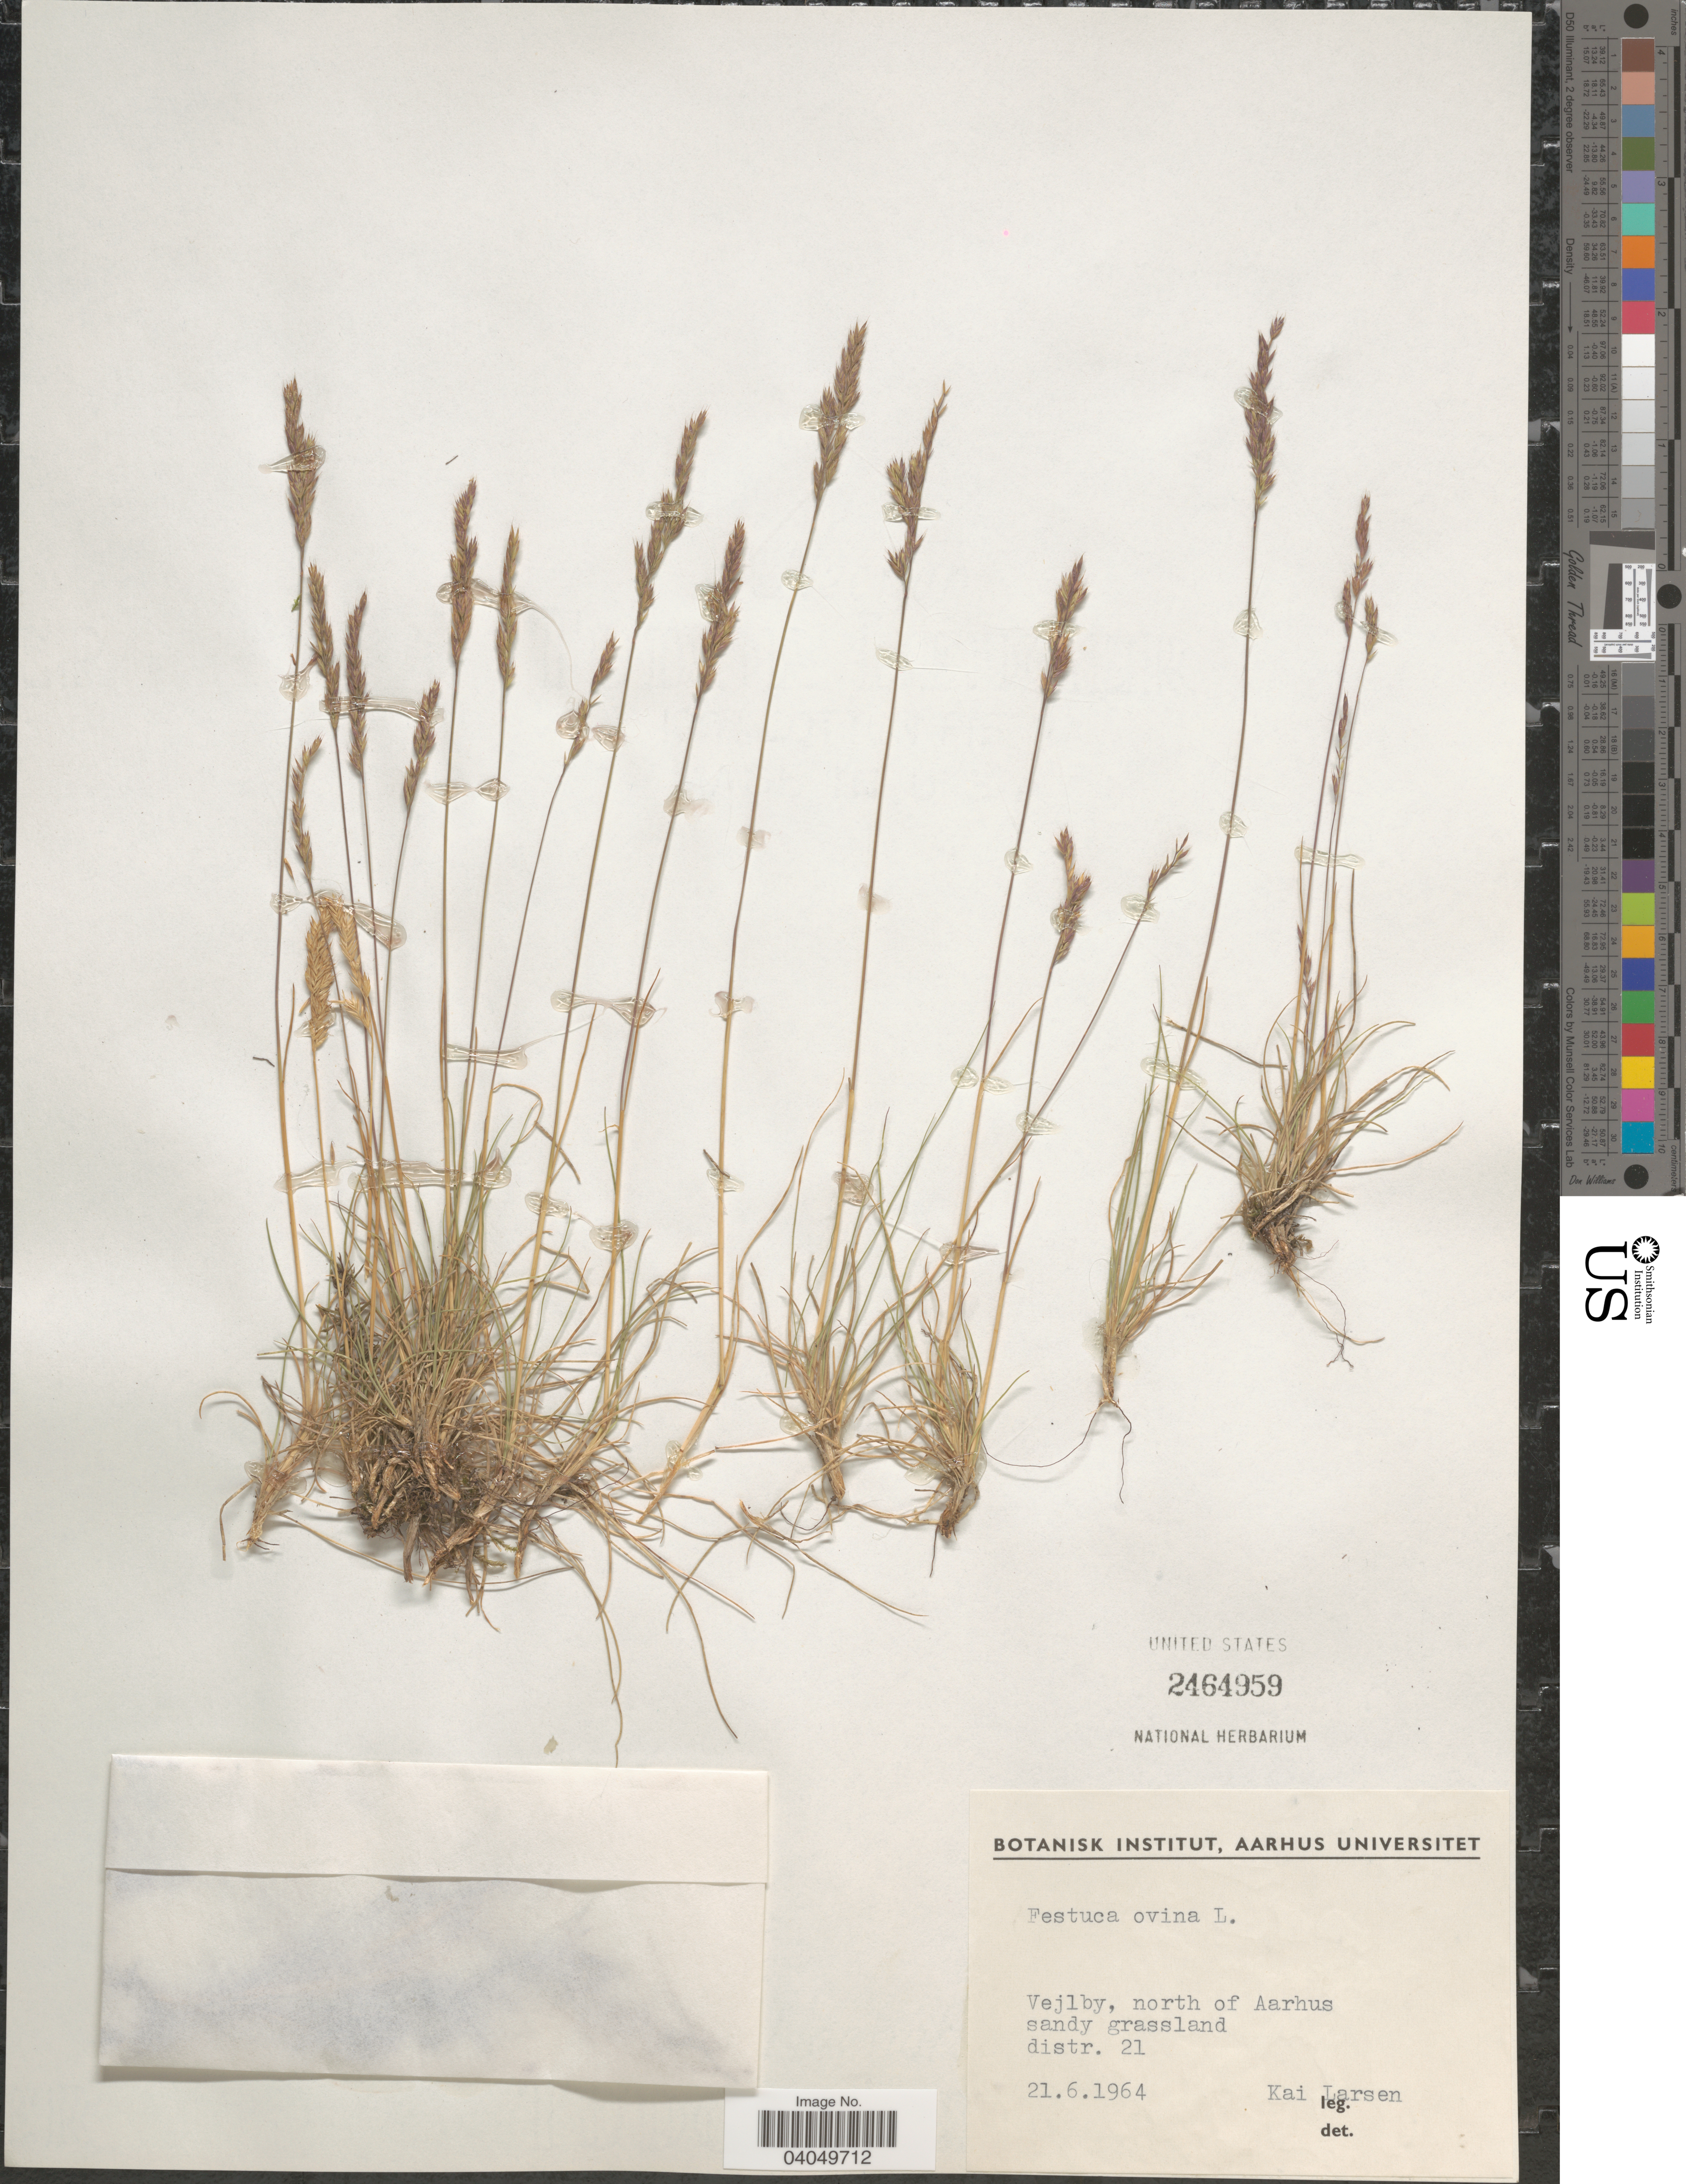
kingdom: Plantae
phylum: Tracheophyta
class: Liliopsida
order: Poales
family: Poaceae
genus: Festuca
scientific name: Festuca ovina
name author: L.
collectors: K. Larsen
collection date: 1964-06-21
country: Denmark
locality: Vejlby, north of Aarhus sandy grassland, distr. 21.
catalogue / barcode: US 2464959